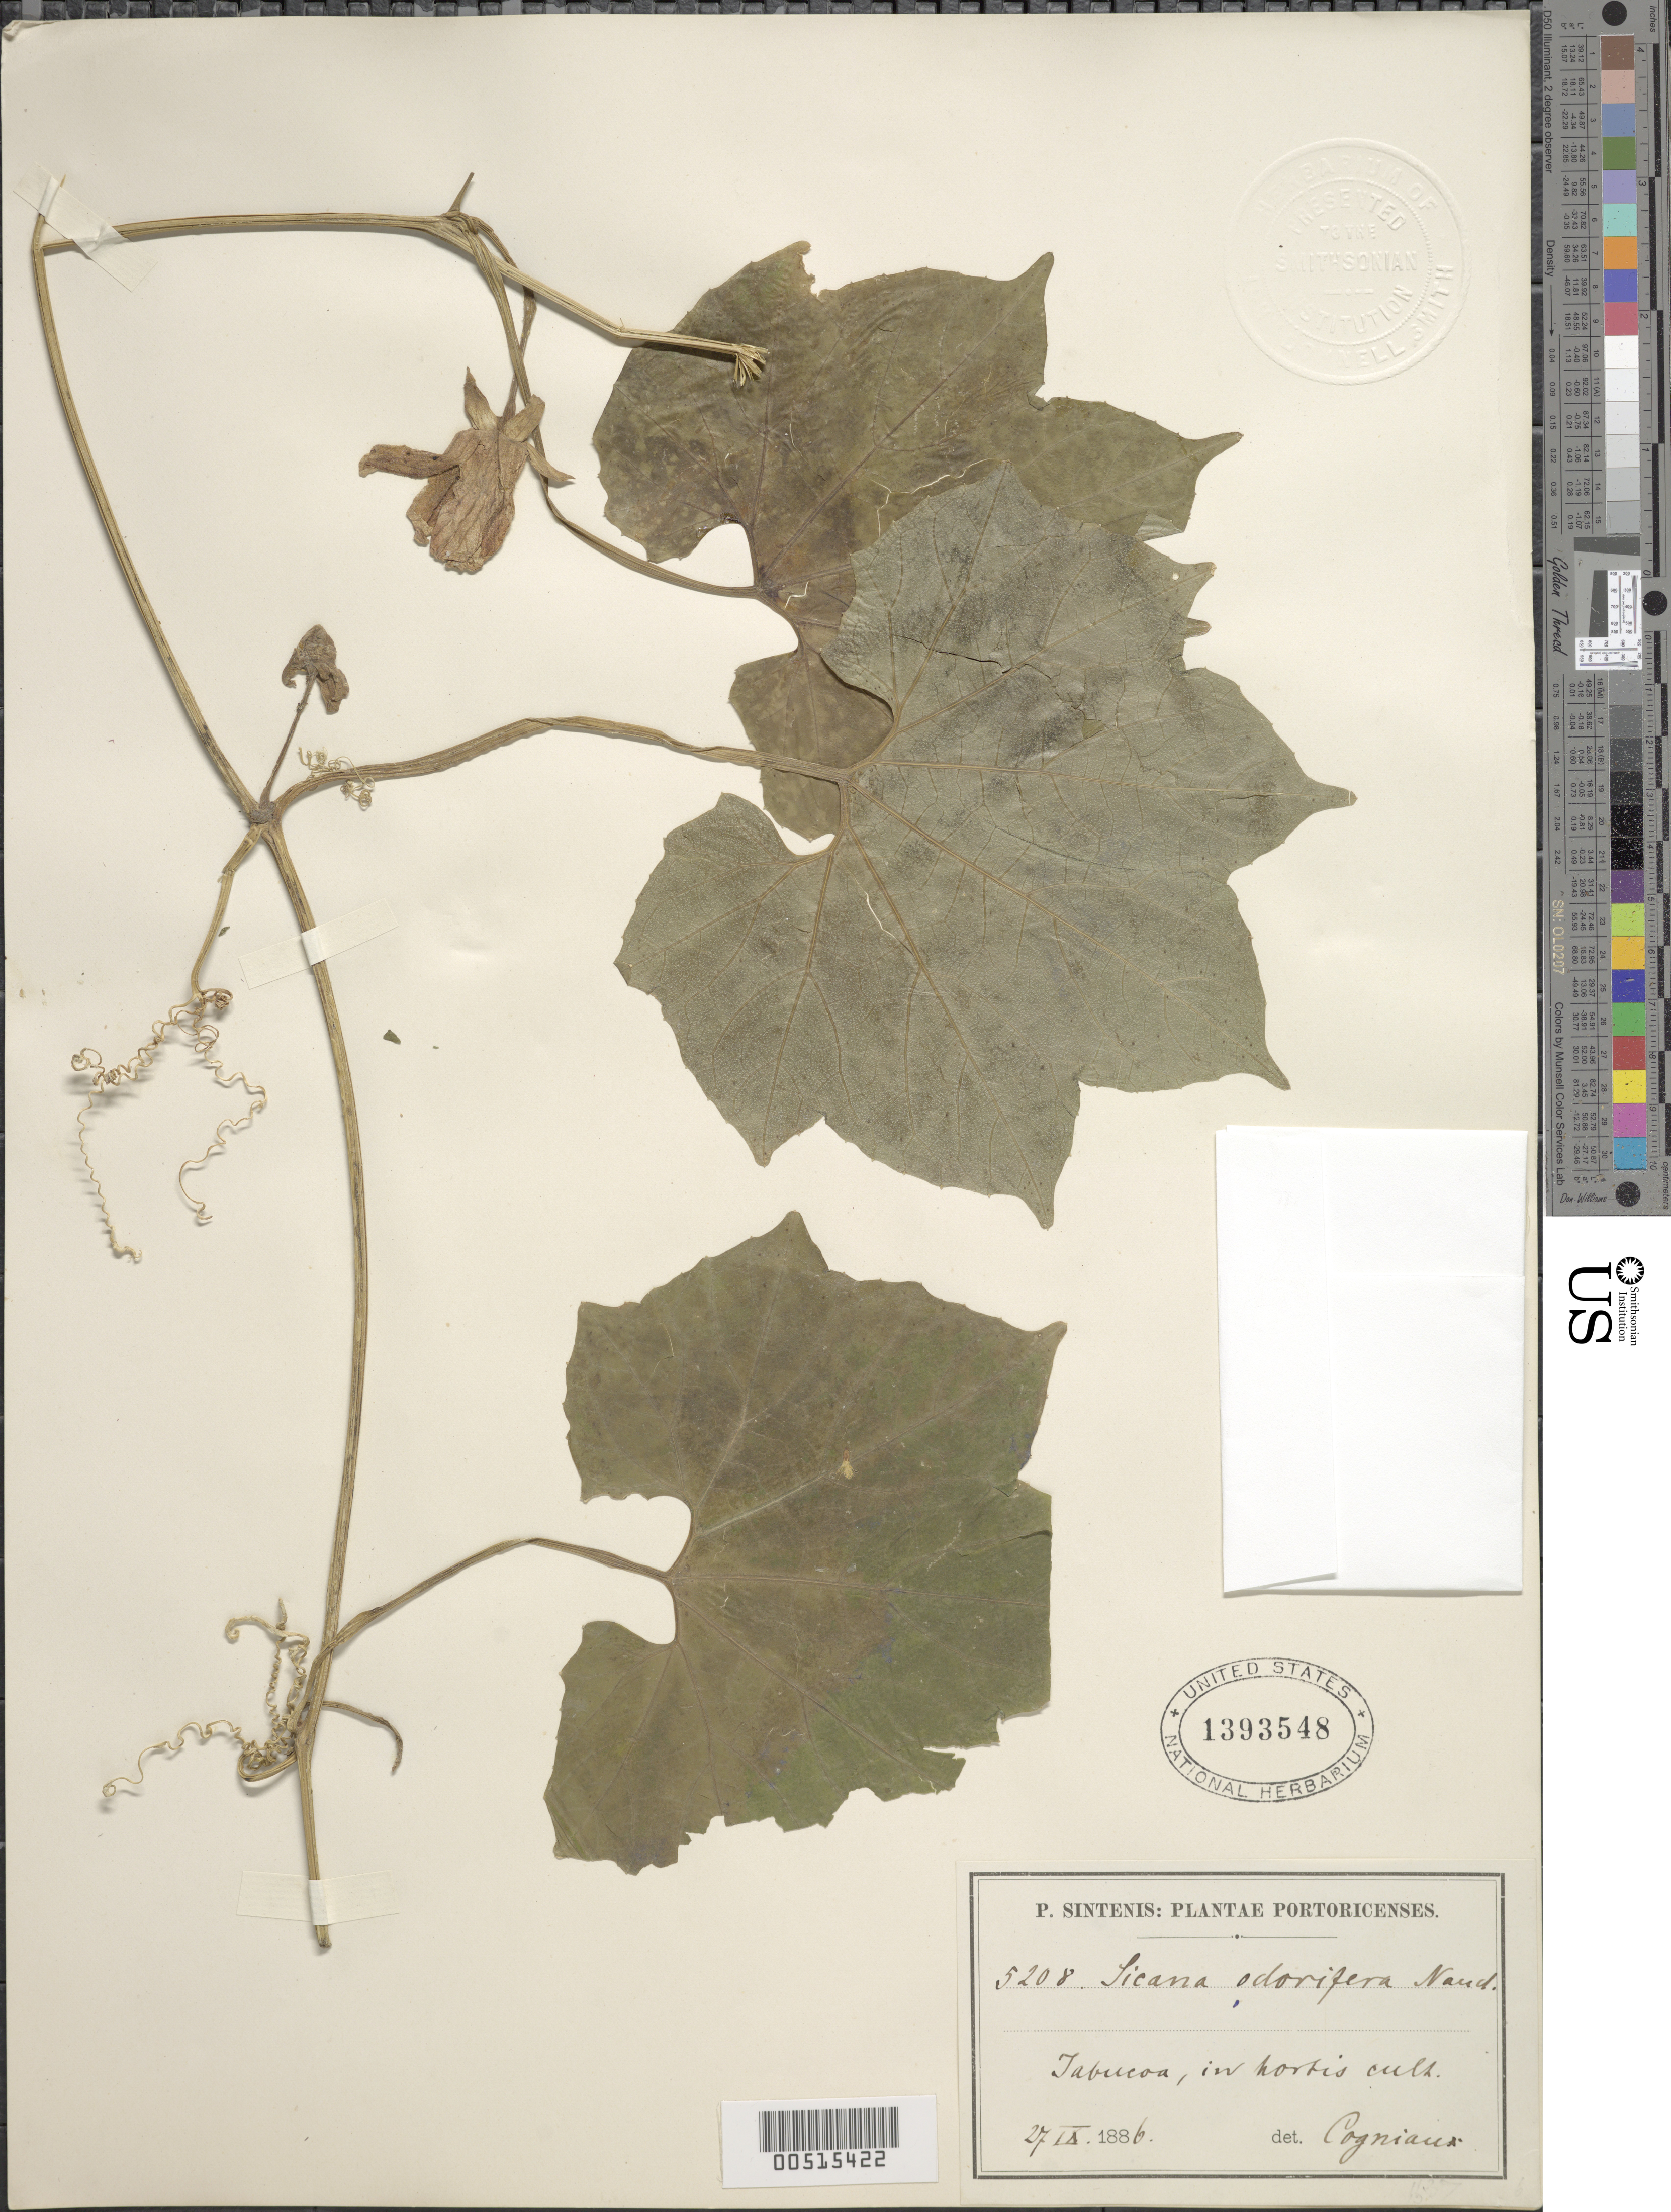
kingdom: Plantae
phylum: Tracheophyta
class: Magnoliopsida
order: Cucurbitales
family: Cucurbitaceae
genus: Sicana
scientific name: Sicana odorifera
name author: (Vell.) Naudin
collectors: P. Sintenis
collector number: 5208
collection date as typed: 27 Sep 1886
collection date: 1886-09-27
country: Puerto Rico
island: Greater Antilles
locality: Yabucoa. In hortis cult.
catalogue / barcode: US 1393548